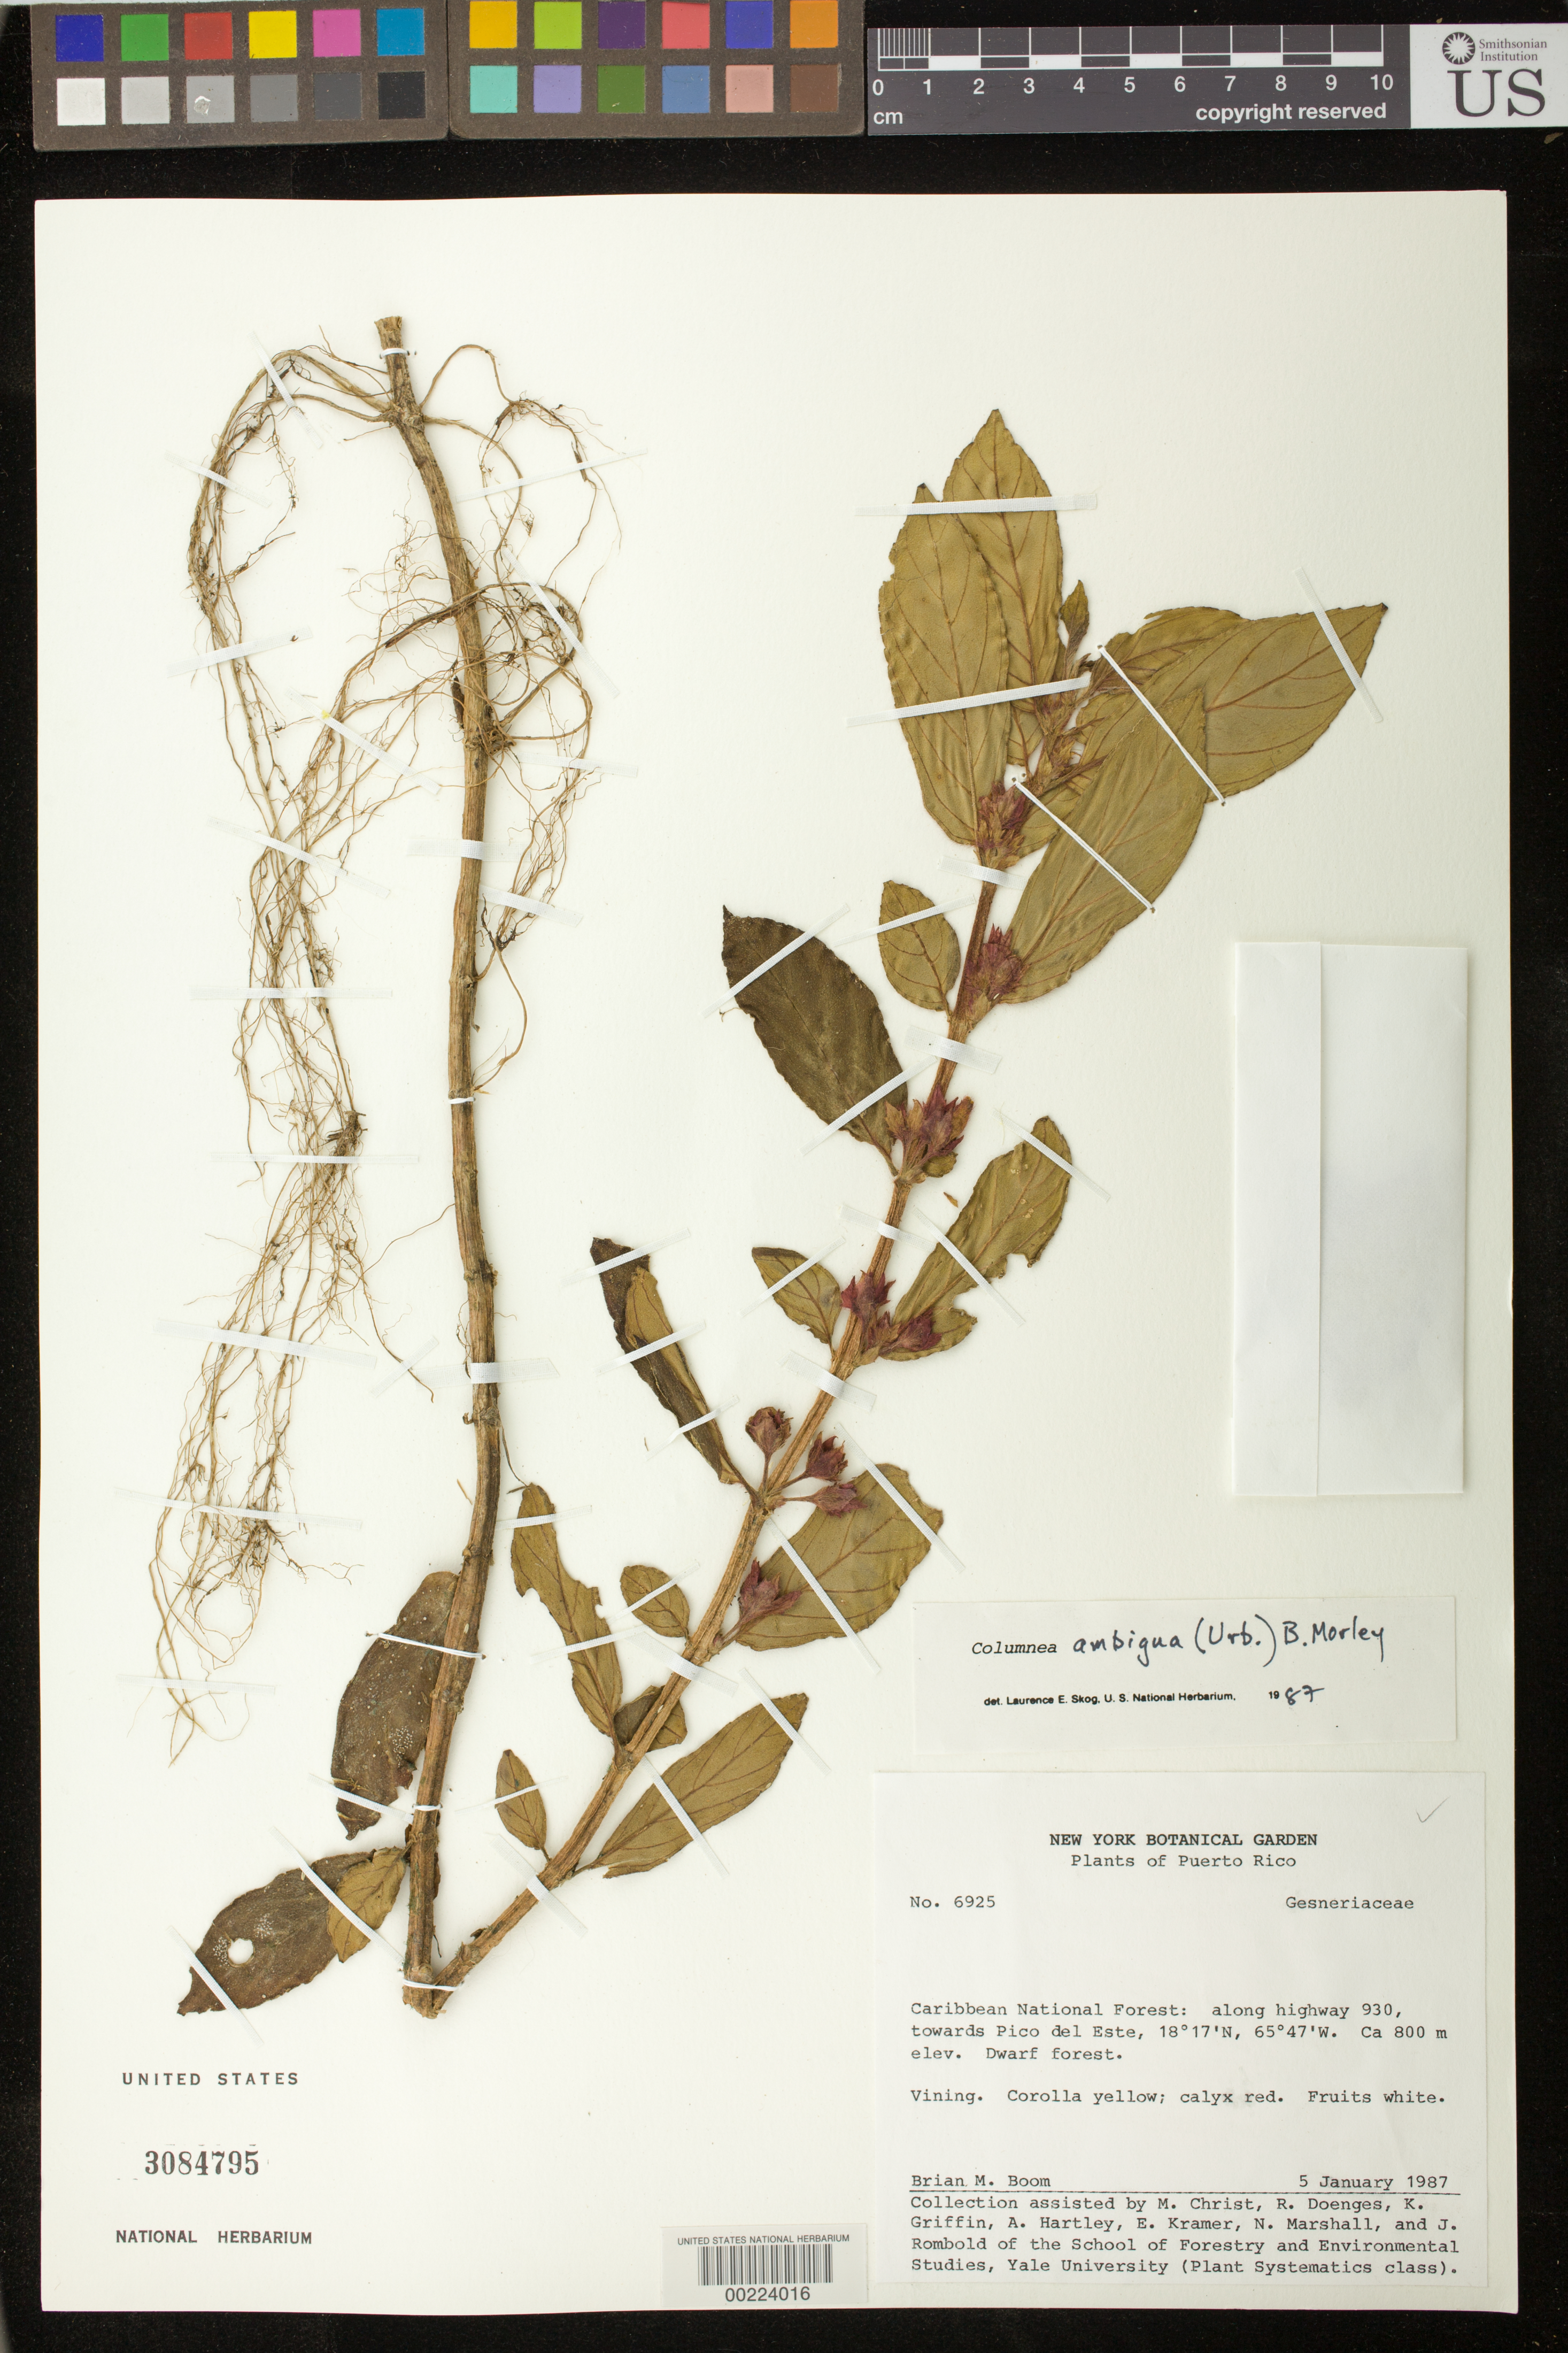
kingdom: Plantae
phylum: Tracheophyta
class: Magnoliopsida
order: Lamiales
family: Gesneriaceae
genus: Columnea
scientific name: Columnea ambigua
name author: (Urb.) B.D. Morley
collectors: B. M. Boom, M. Christ, R. Doenges, K. Griffin, A. Hartley & et al.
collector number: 6925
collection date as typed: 05 Jan 1987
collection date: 1987-01-05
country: Puerto Rico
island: Puerto Rico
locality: Caribbean National Forest, along highway 930, towards Pico del Este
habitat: Dwarf forest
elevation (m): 800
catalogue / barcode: US 3084795